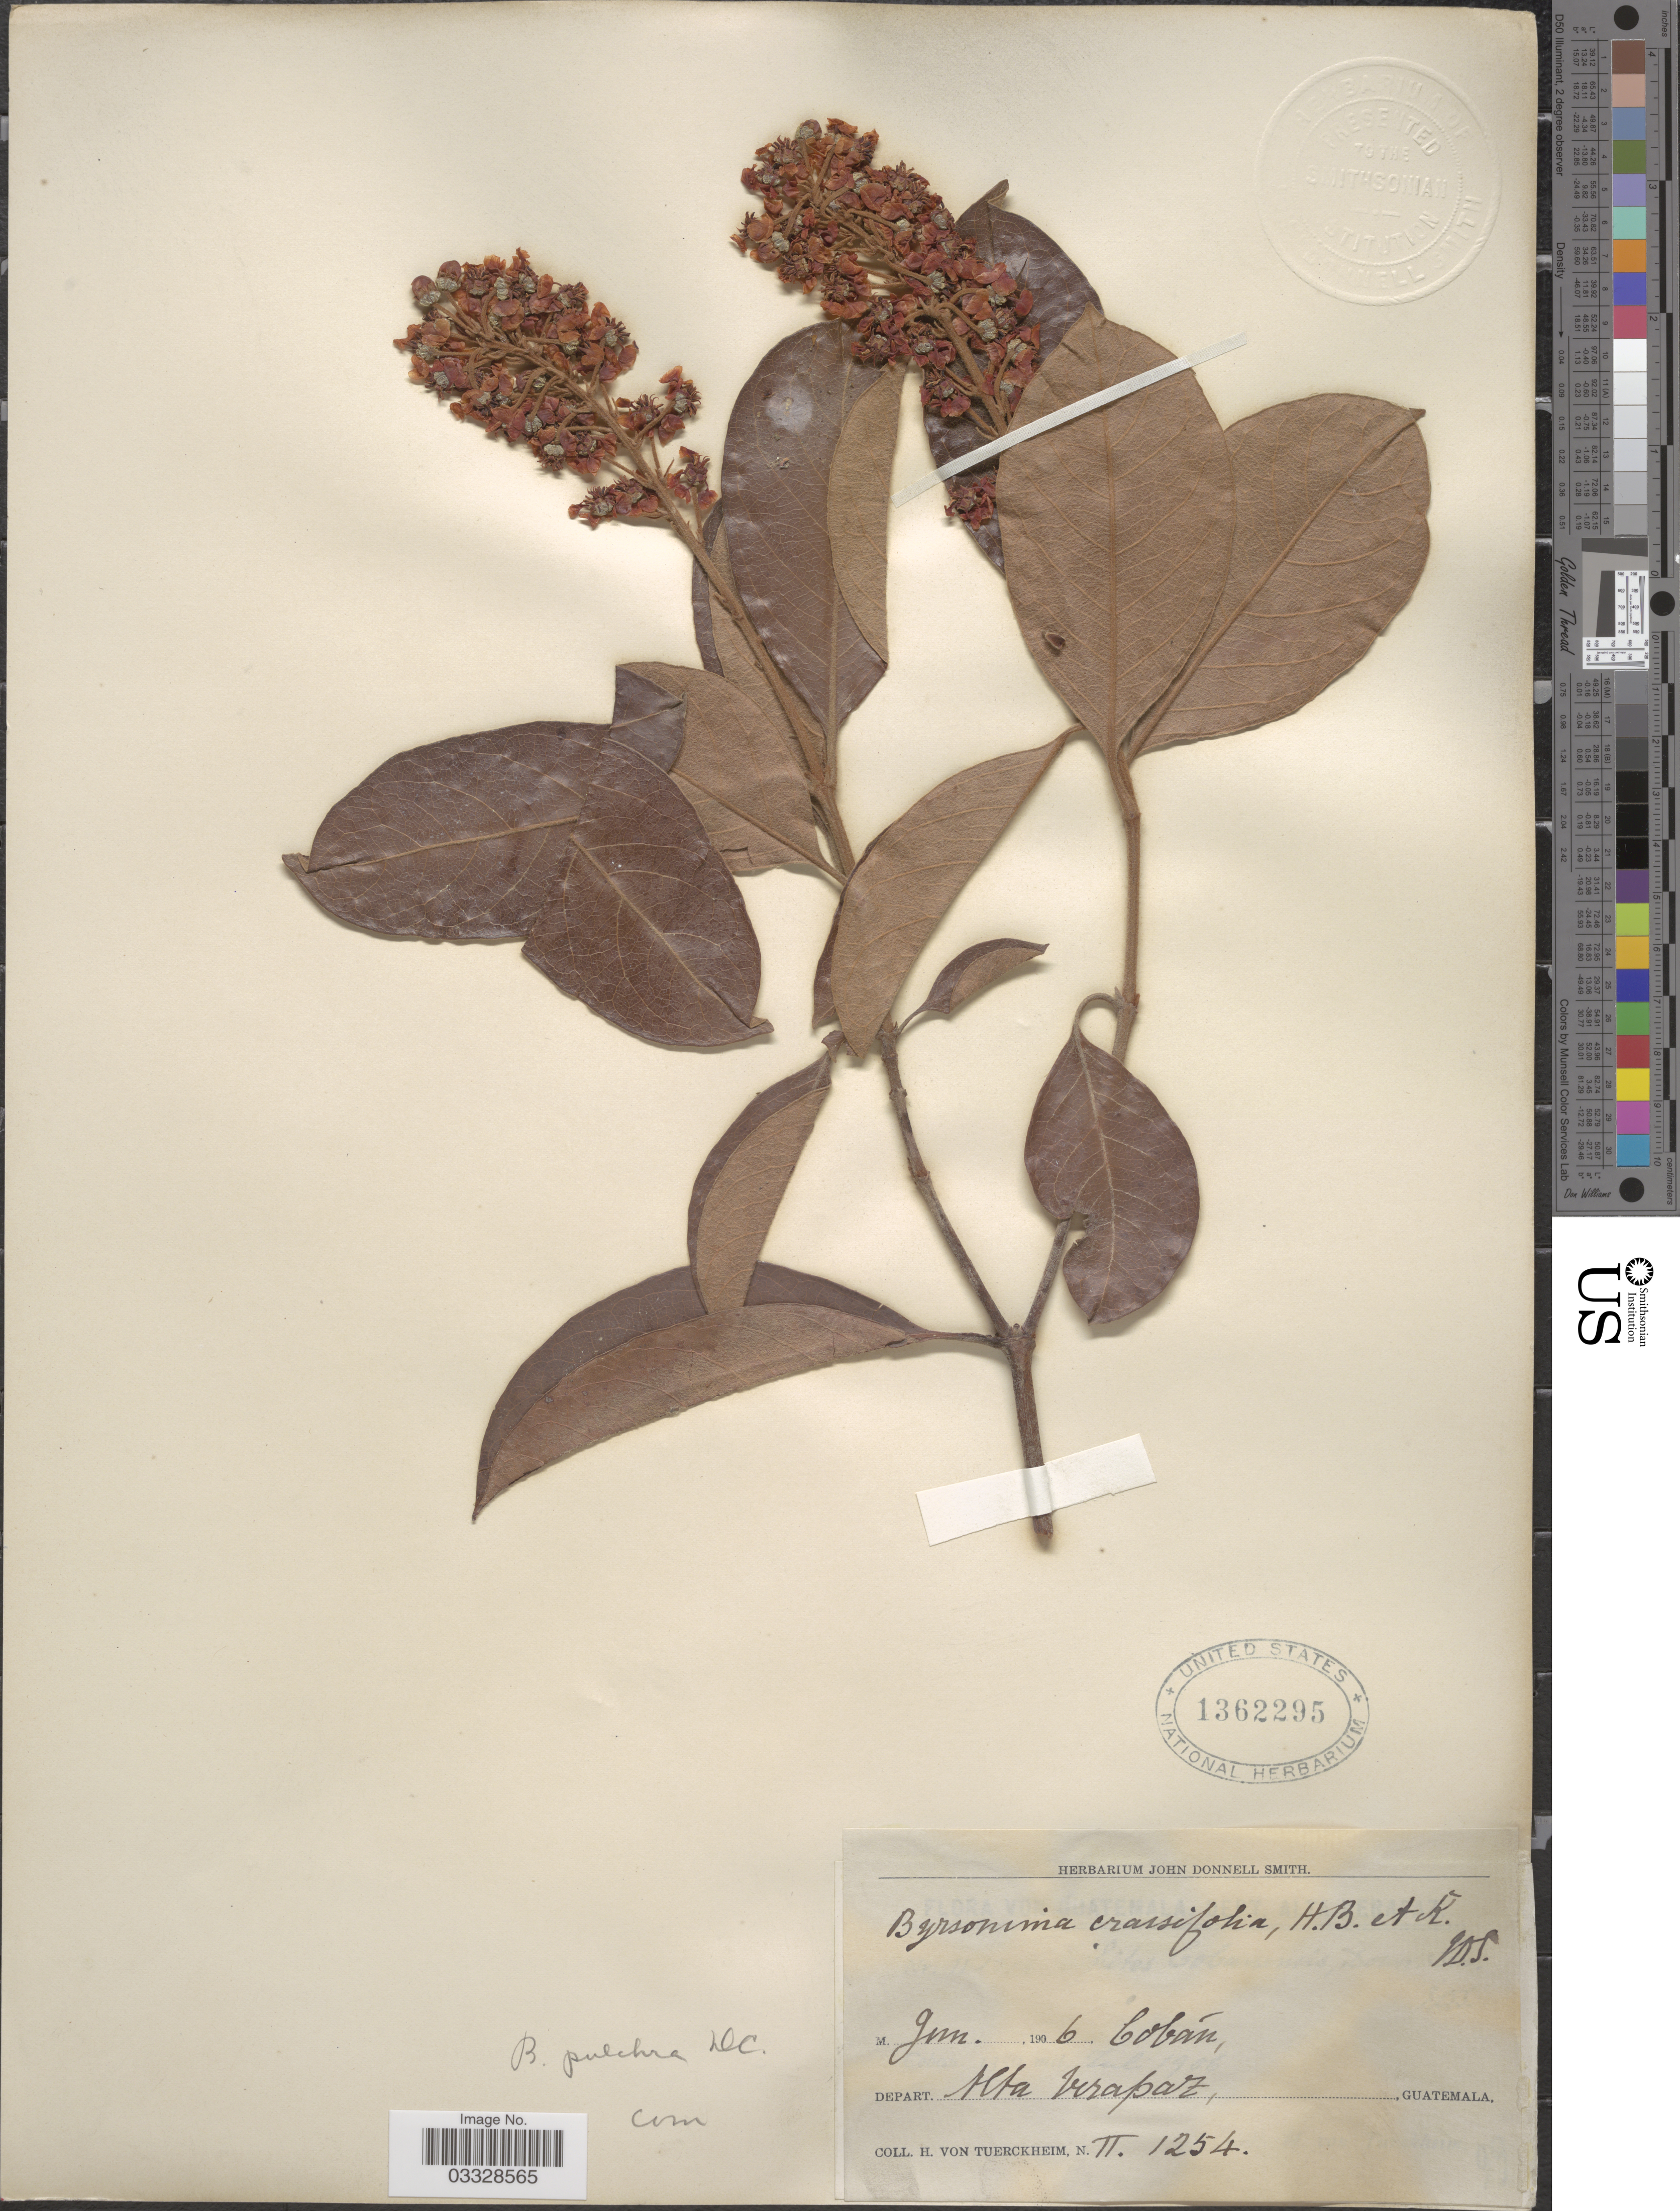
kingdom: Plantae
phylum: Tracheophyta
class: Magnoliopsida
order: Malpighiales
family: Malpighiaceae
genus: Byrsonima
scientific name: Byrsonima crassifolia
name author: (L.) Kunth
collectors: H. von Tuerckheim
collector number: II1254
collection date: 1906-06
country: Guatemala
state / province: Alta Verapaz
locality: Cobán, Depart. Alta Verapaz.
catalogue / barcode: US 1362295